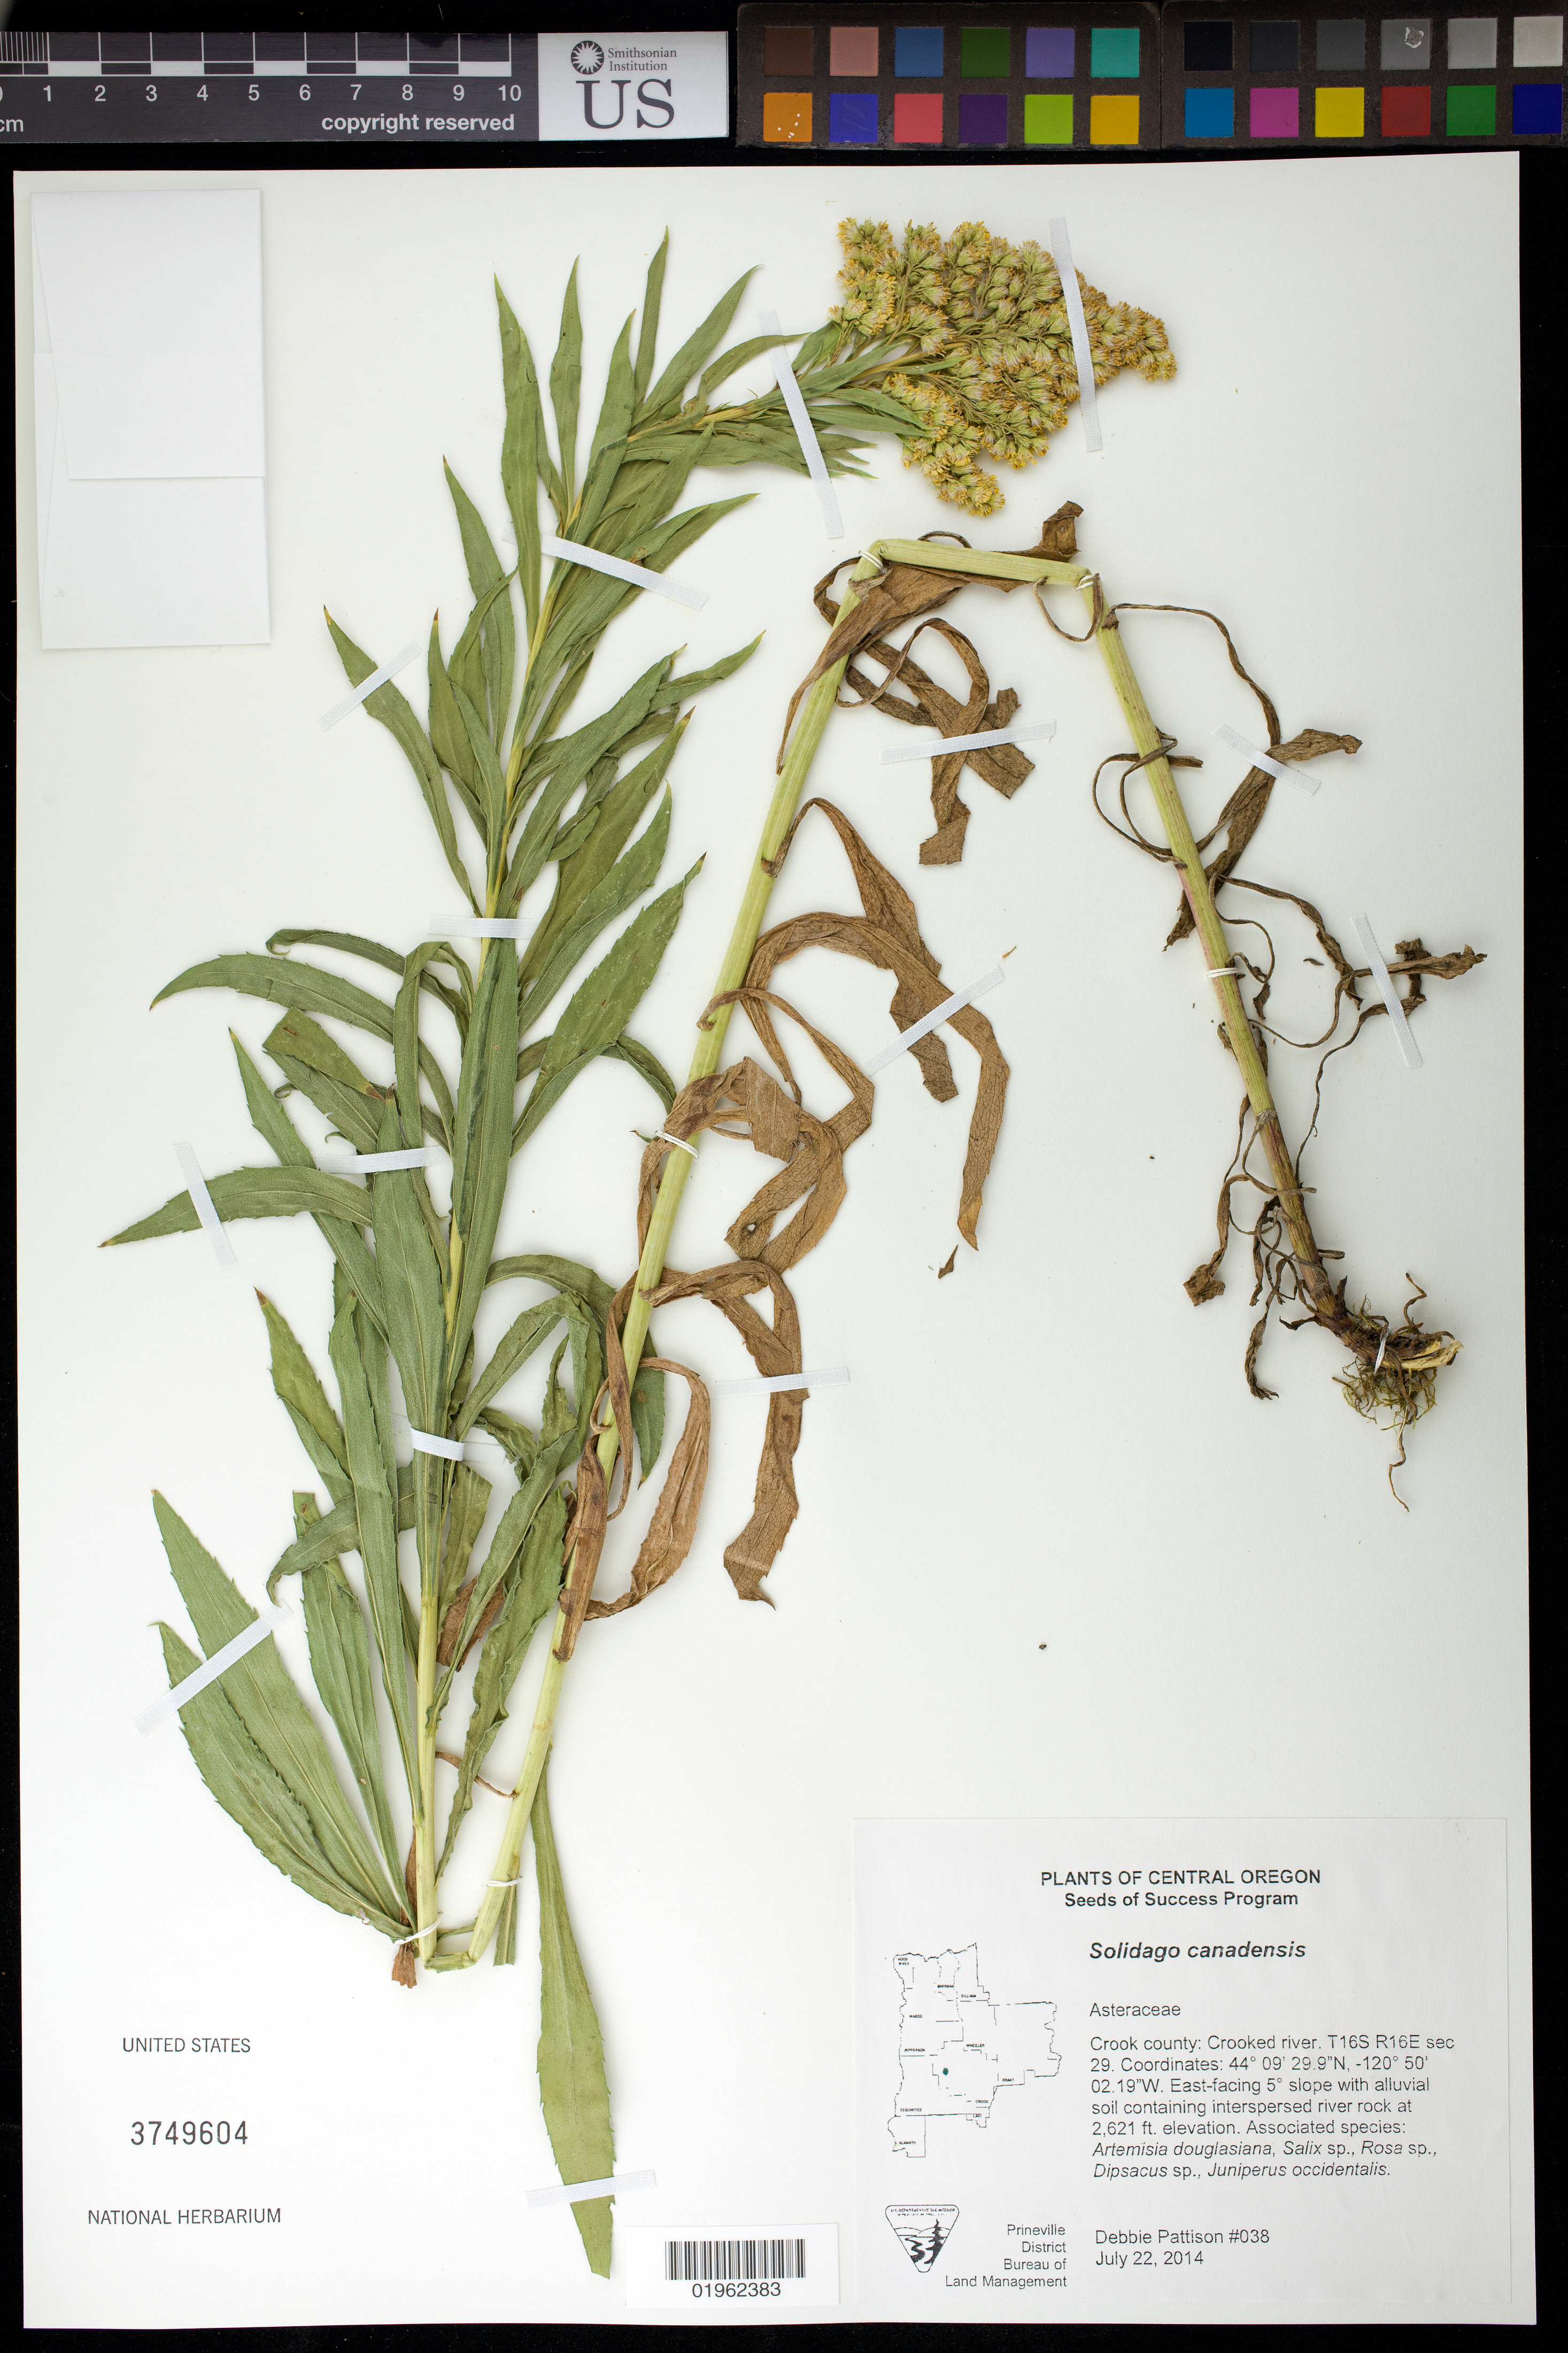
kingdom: Plantae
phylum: Tracheophyta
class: Magnoliopsida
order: Asterales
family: Asteraceae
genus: Solidago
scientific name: Solidago canadensis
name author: L.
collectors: D. Pattison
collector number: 038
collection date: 2014-07-22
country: United States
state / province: Oregon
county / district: Crook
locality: Crooked river. T16S R16E sec 29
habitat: Alluvial soil containing interspersed river rock. With Salix sp., Rosa sp., Dipsacus sp., ect.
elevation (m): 799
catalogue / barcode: US 3749604